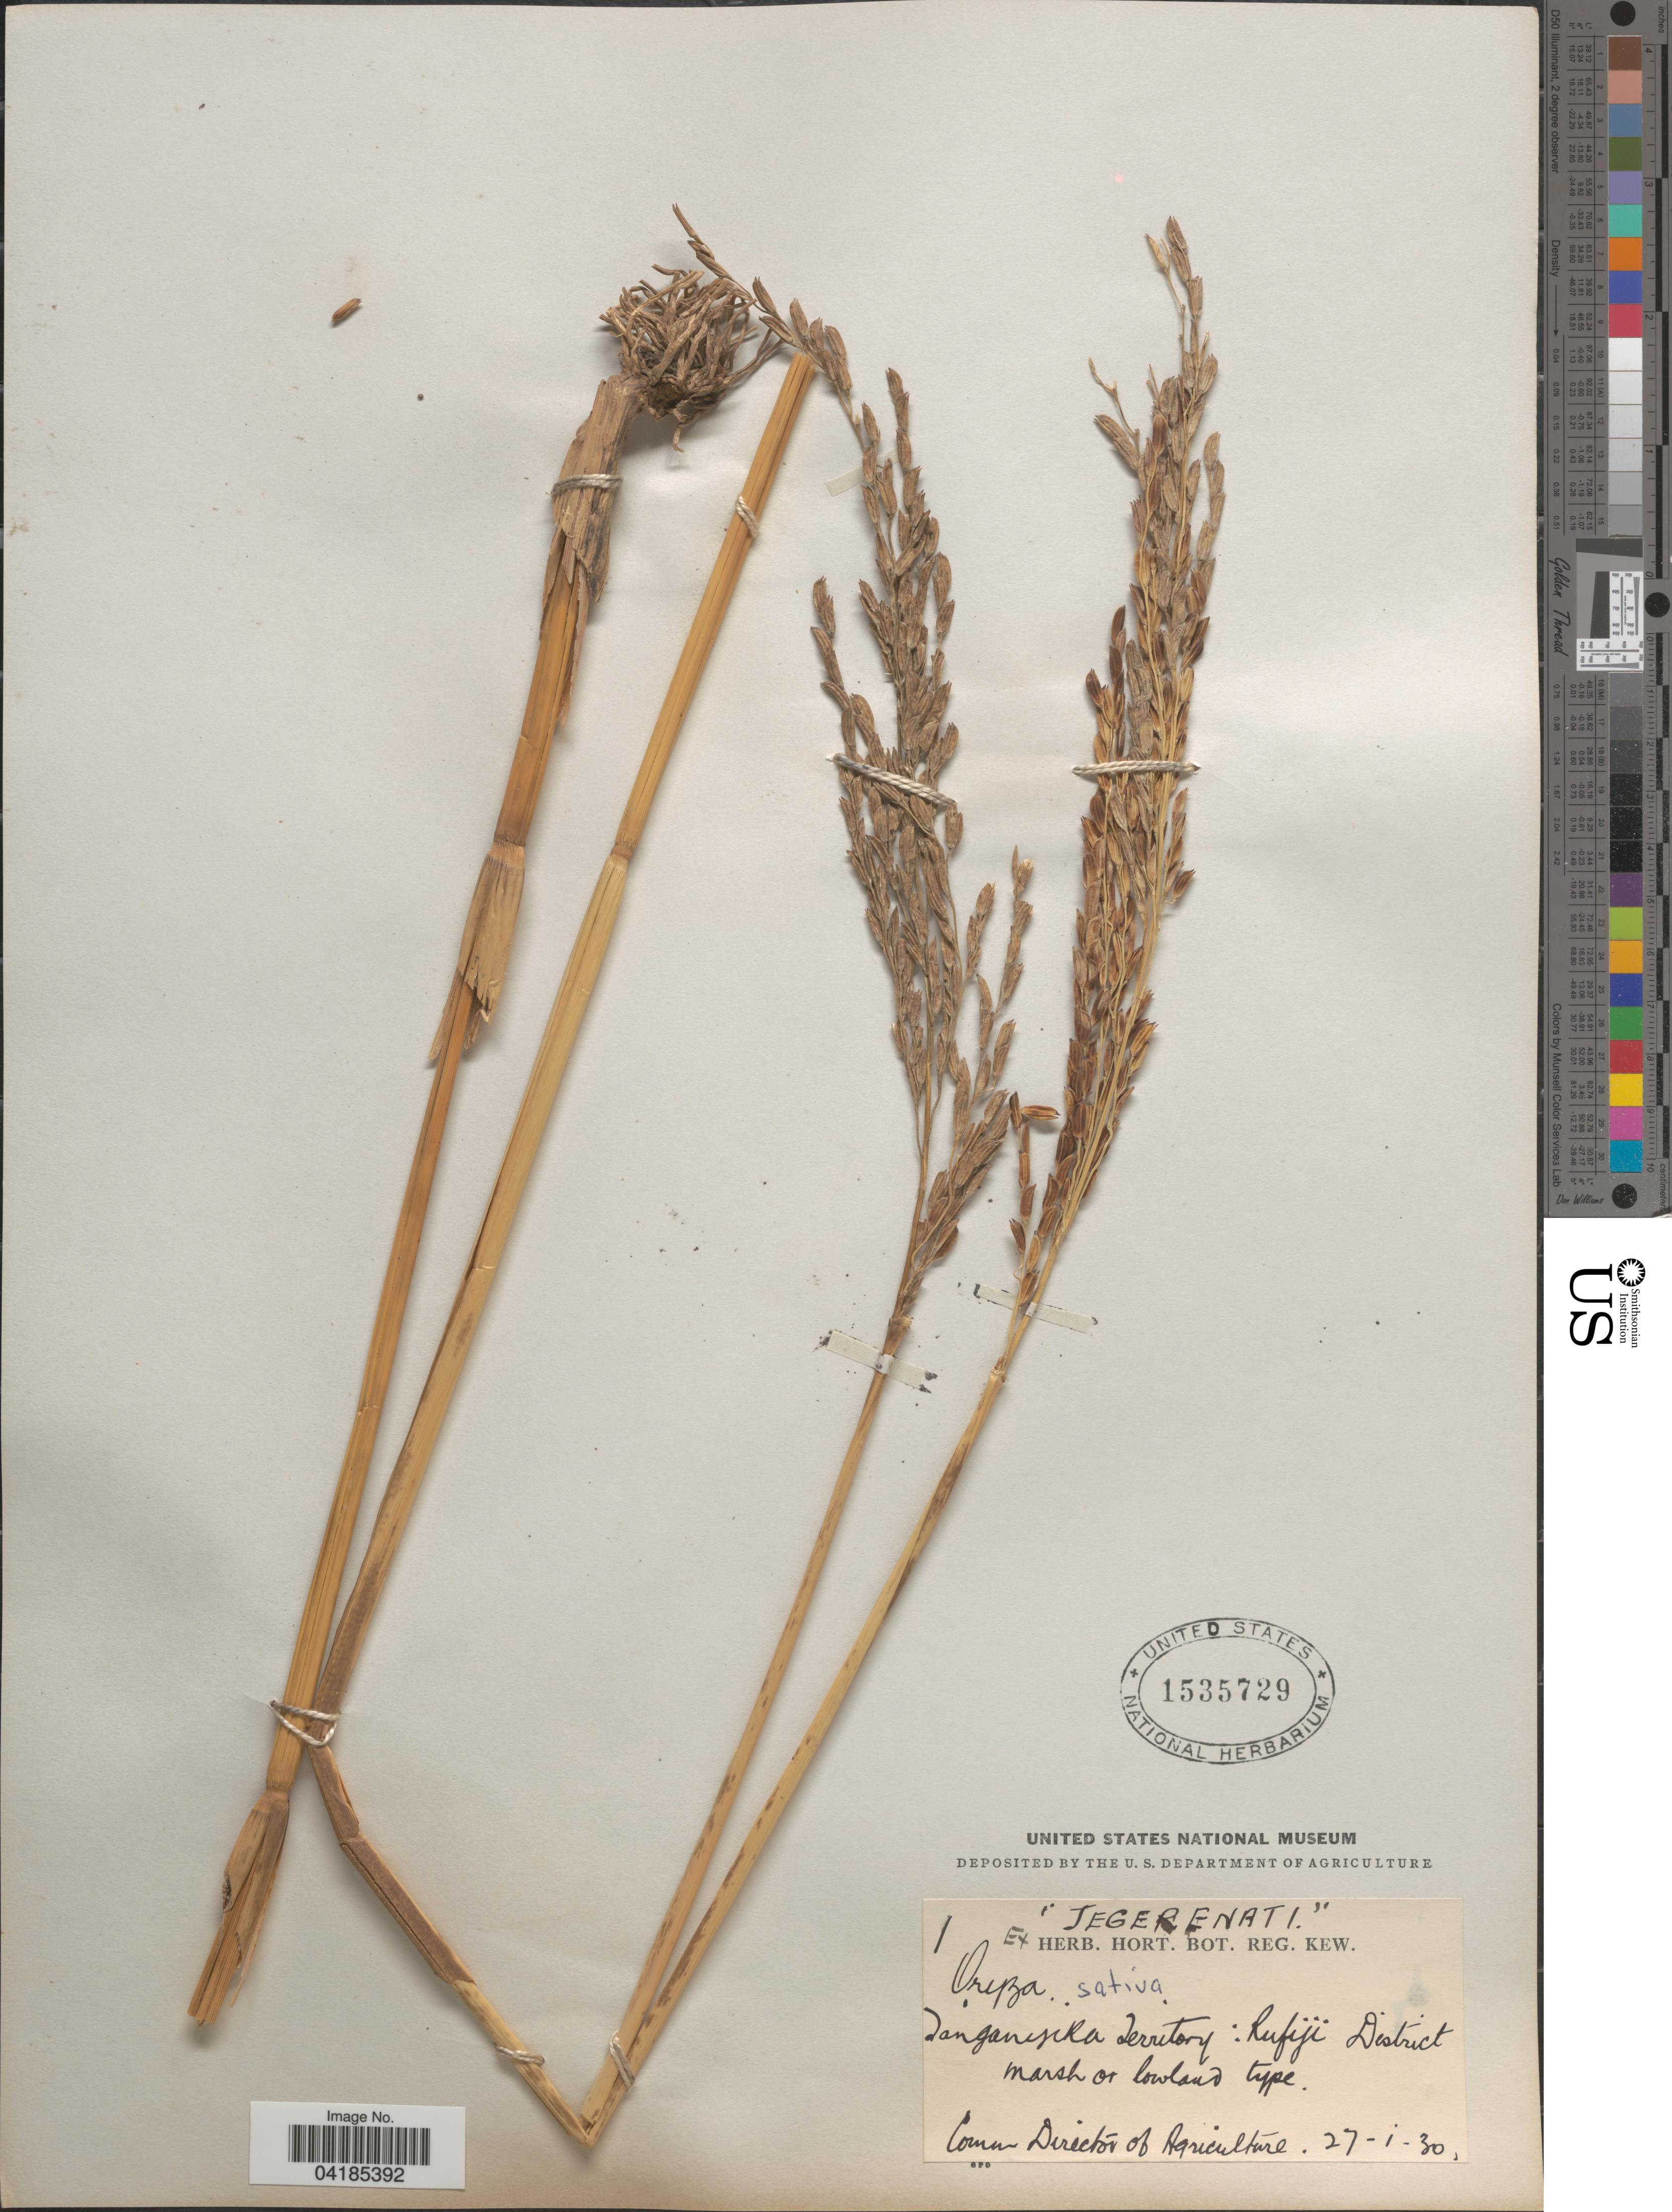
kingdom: Plantae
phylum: Tracheophyta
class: Liliopsida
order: Poales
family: Poaceae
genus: Oryza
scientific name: Oryza sativa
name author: L.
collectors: ex herb. Hort. Reg. Kew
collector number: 1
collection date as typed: Transcribed d/m/y: 27/1/30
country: Tanzania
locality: Tanganyika Territory. Rufiji District.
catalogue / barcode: US 1535729